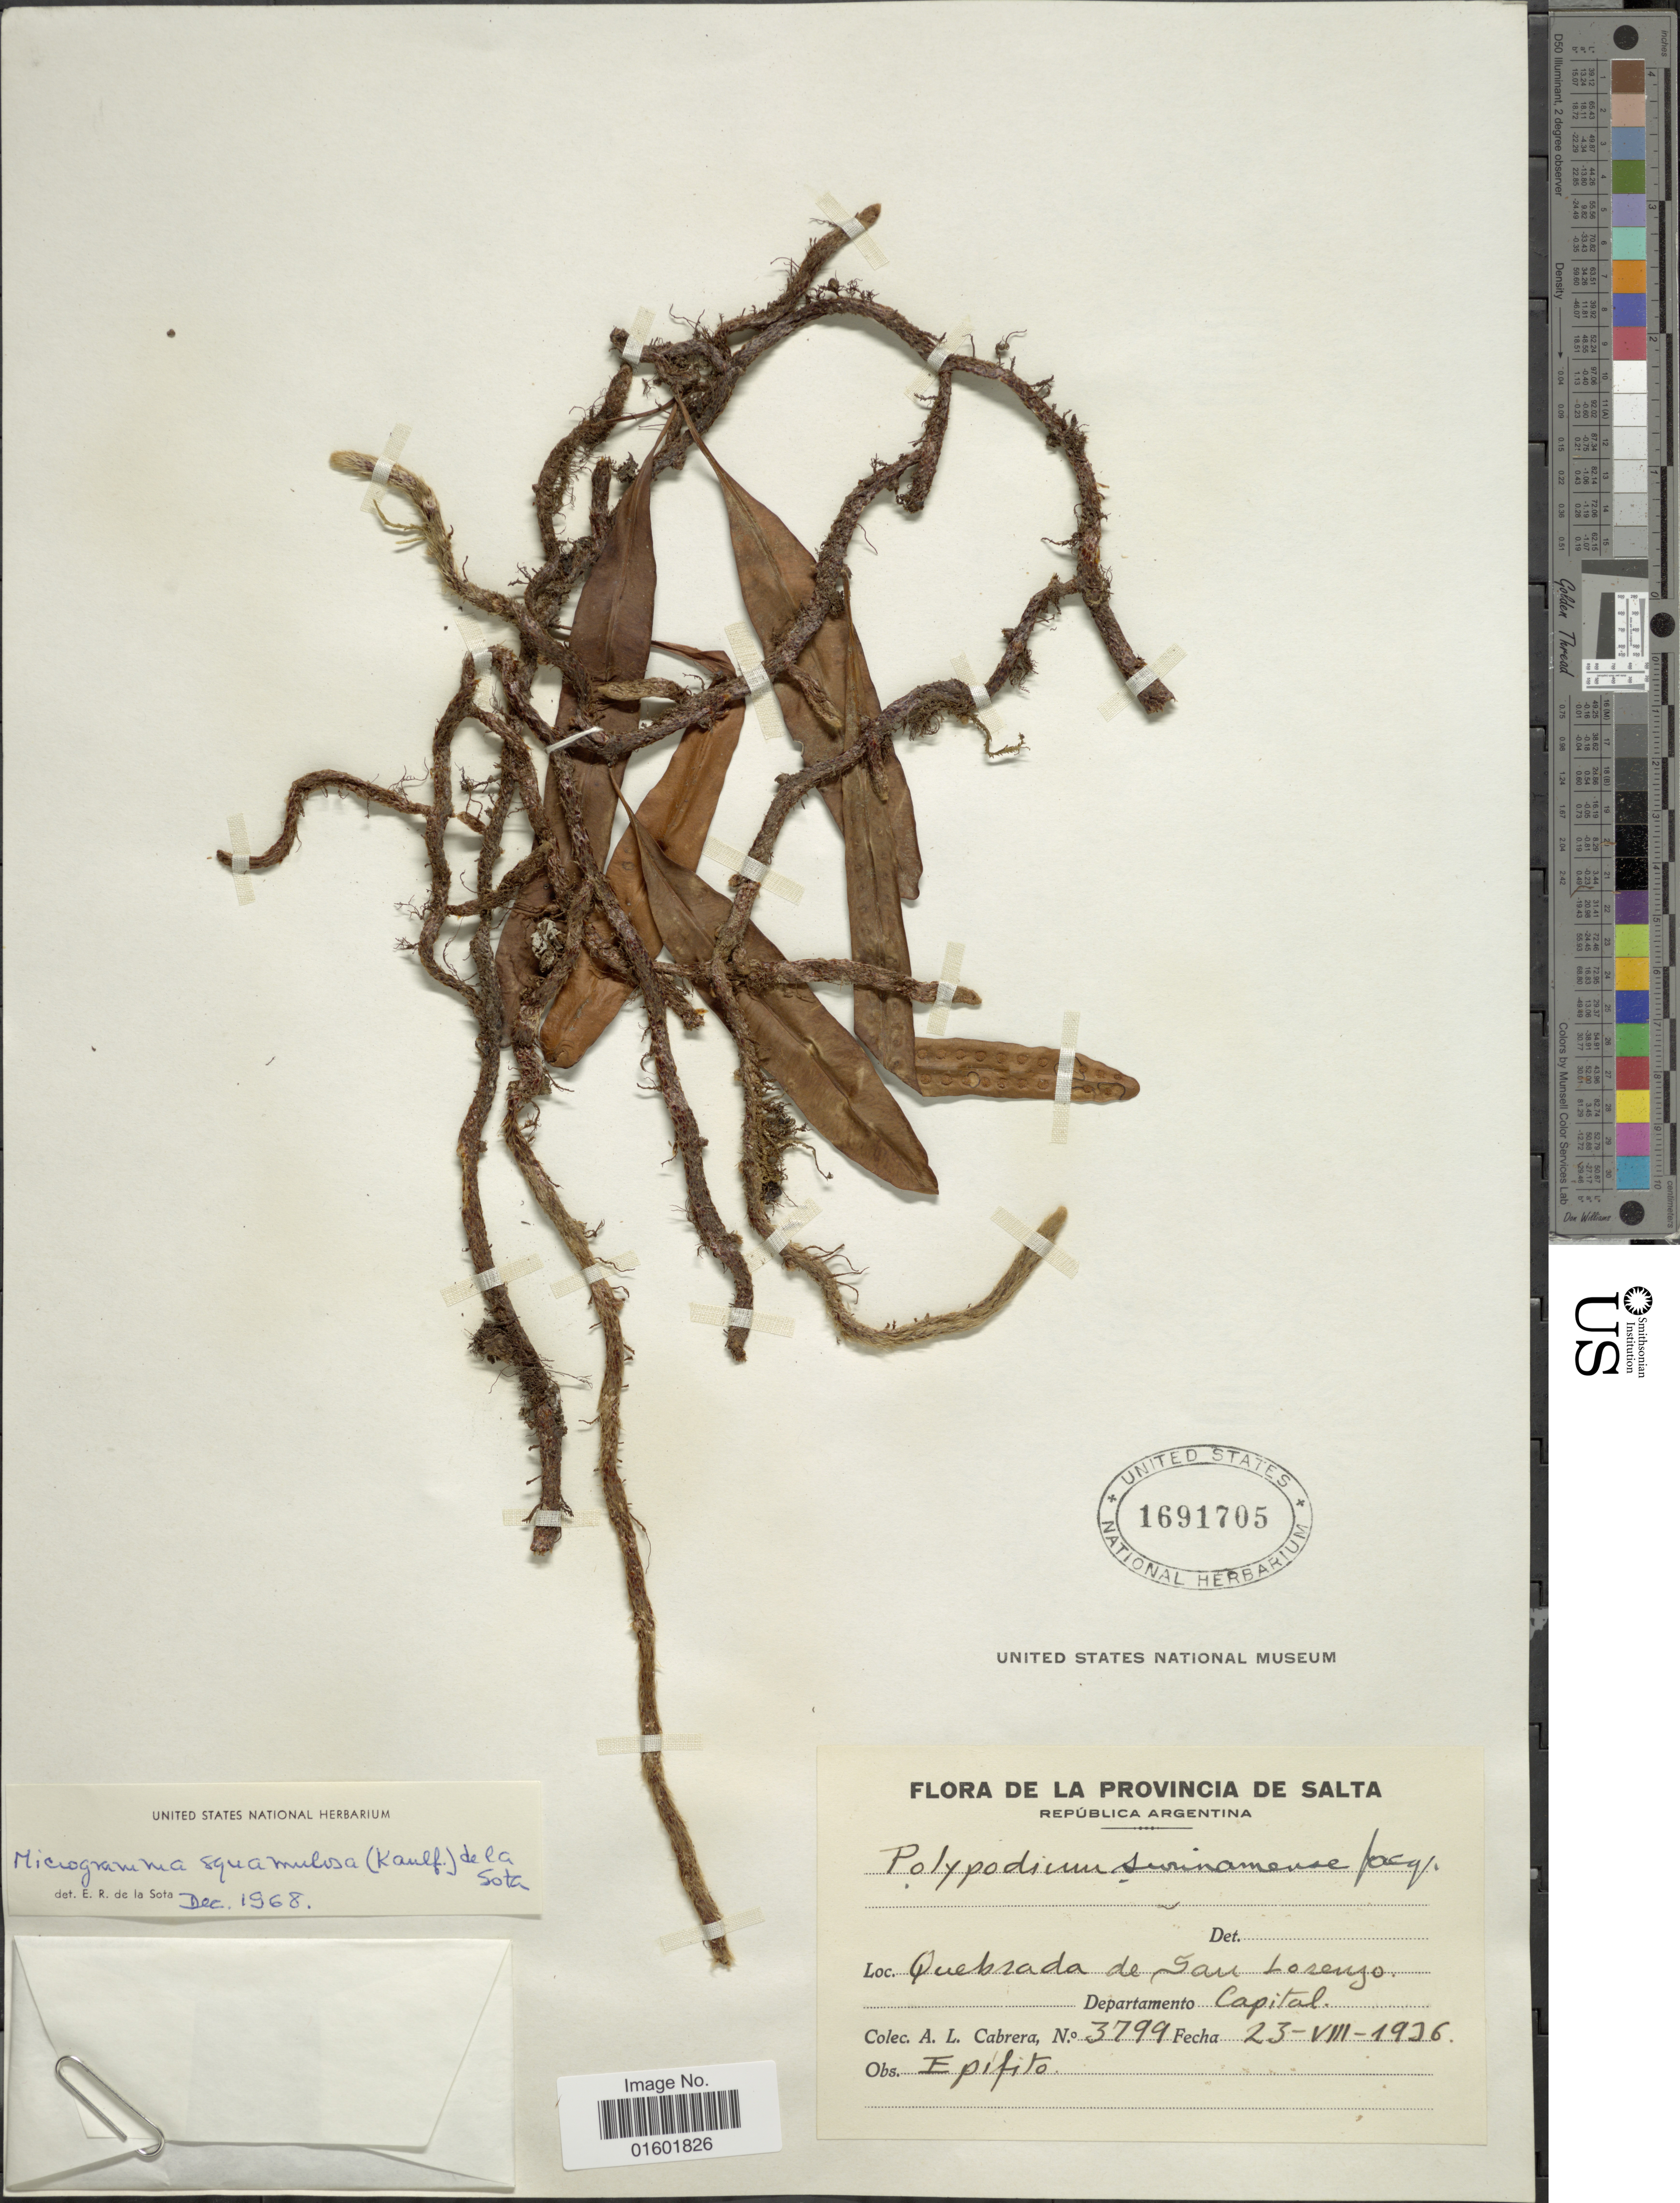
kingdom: Plantae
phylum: Tracheophyta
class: Polypodiopsida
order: Polypodiales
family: Polypodiaceae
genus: Microgramma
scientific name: Microgramma squamulosa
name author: (Kaulf.) Sota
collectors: A. L. Cabrera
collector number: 3799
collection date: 1936-08-23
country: Argentina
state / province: Salta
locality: Quebrada da Sau Lorenzo, Deparamento Capital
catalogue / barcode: US 1691705